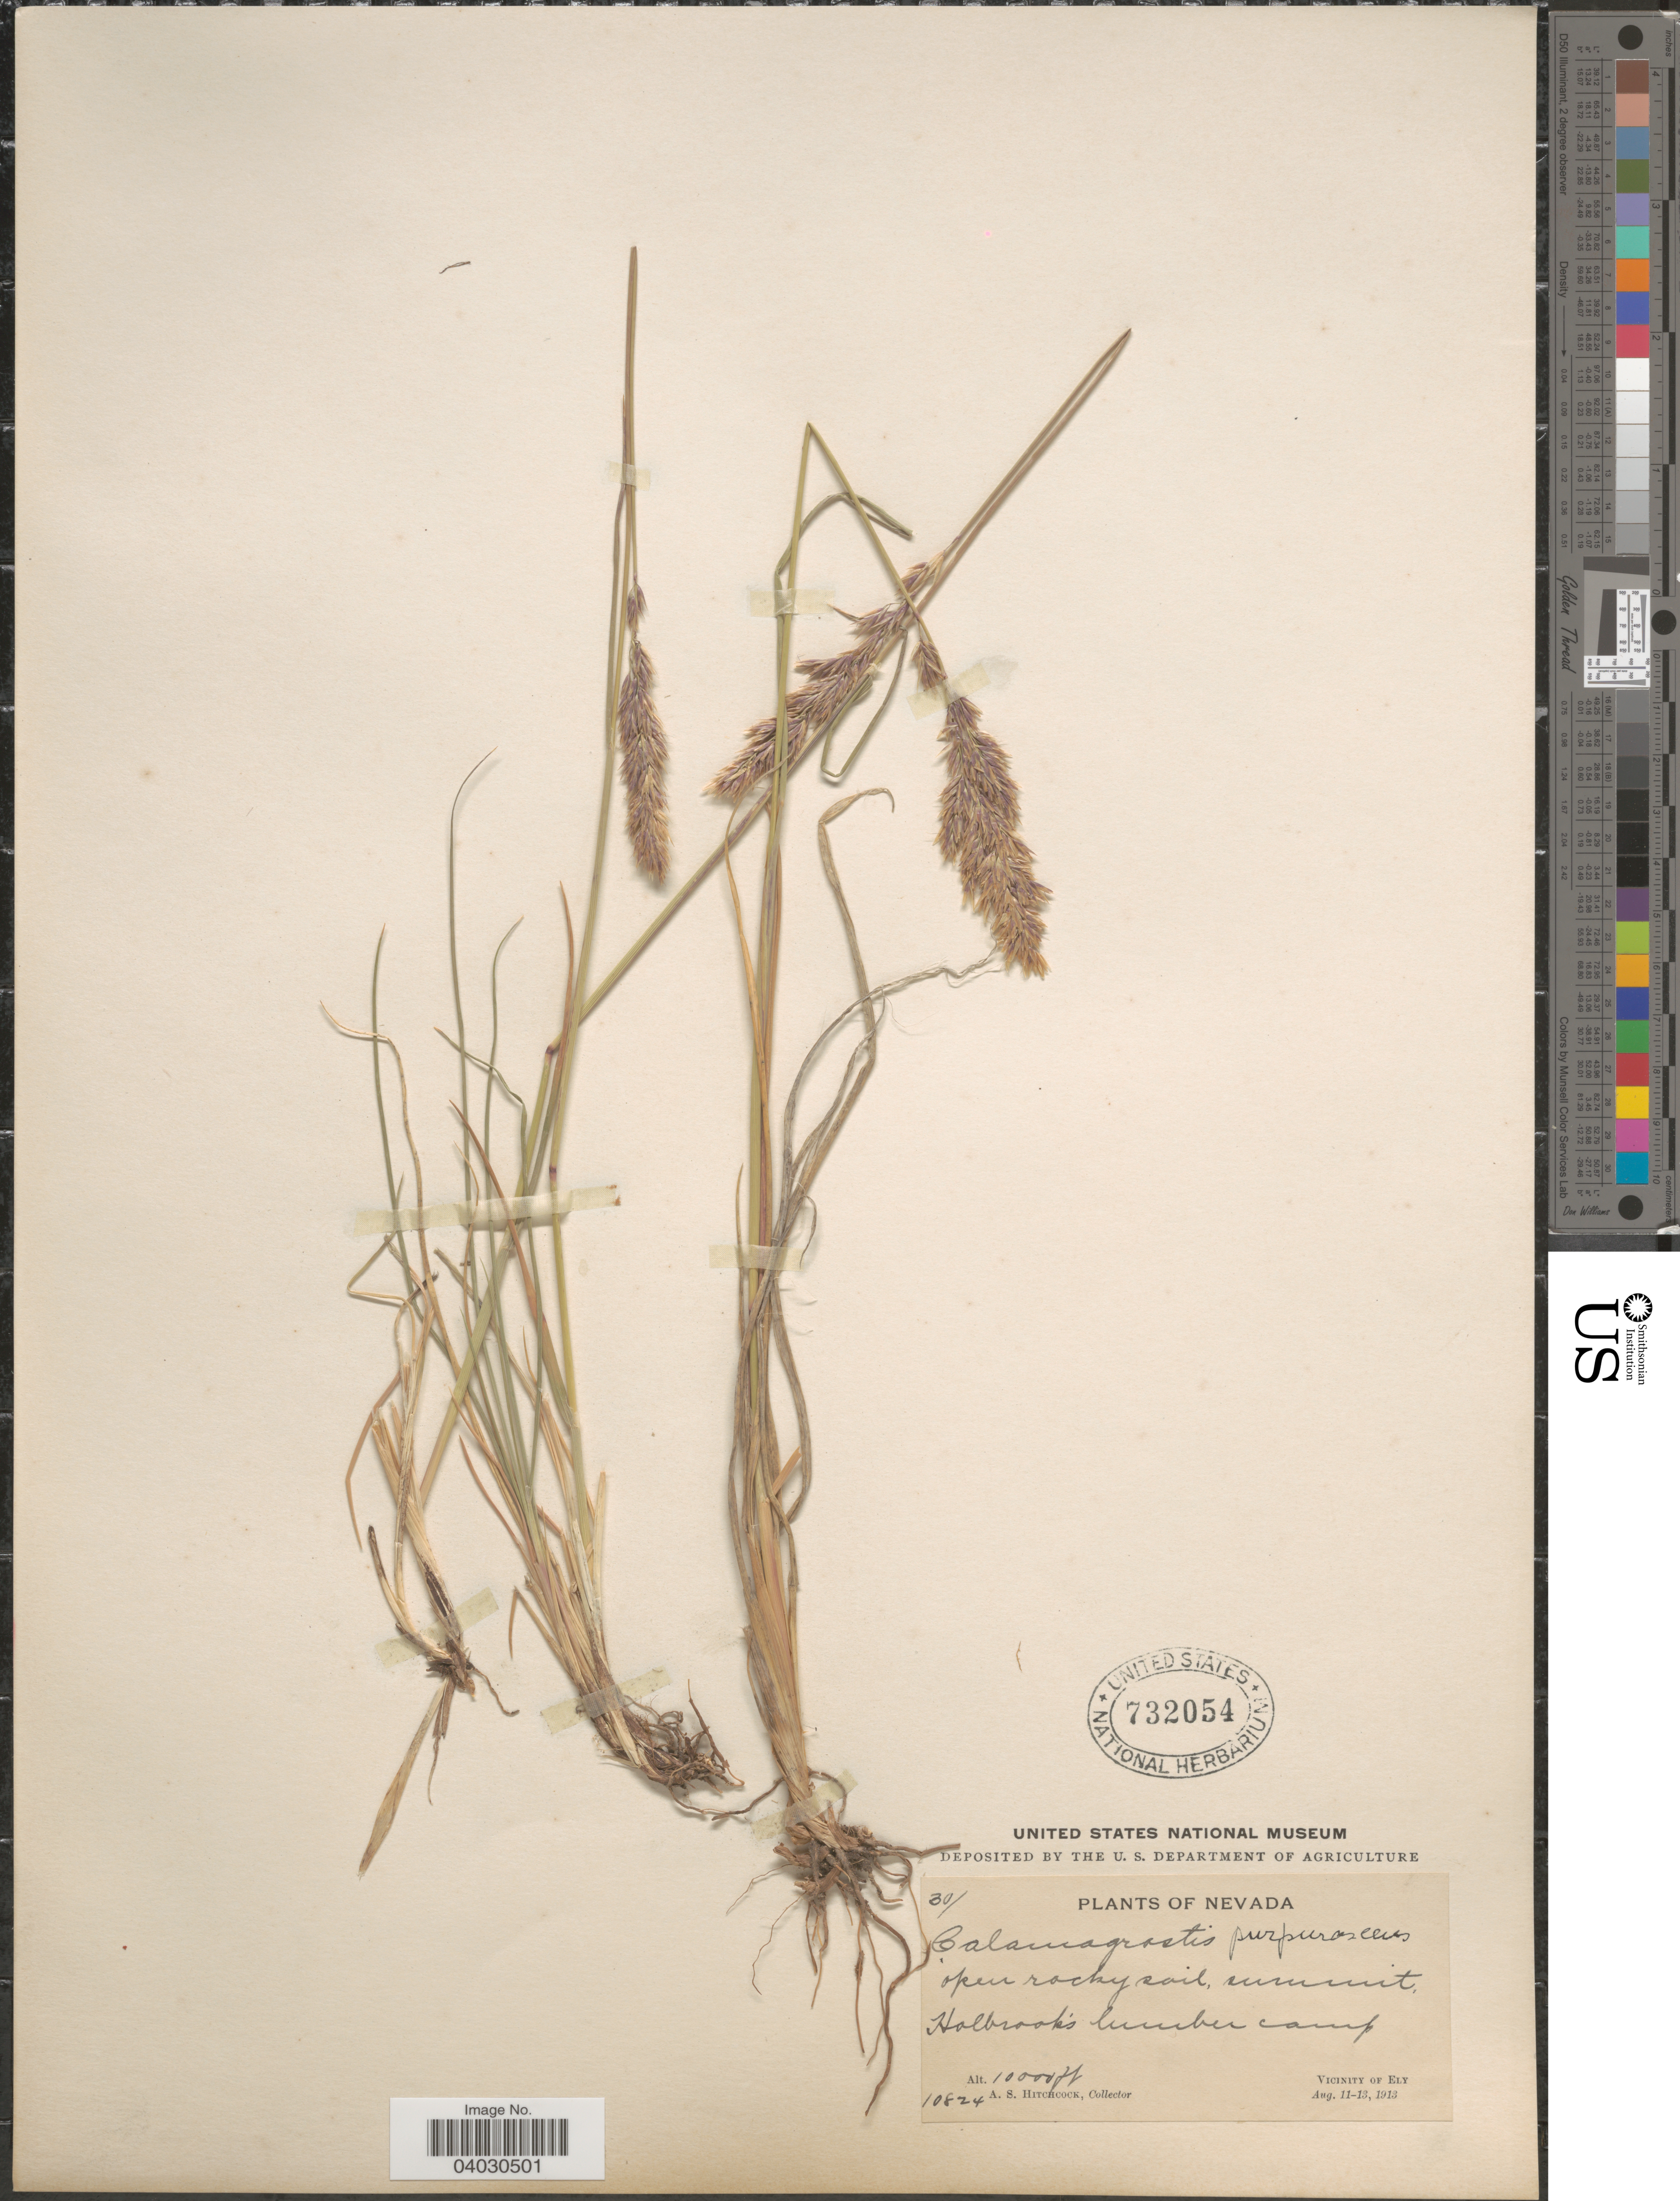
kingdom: Plantae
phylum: Tracheophyta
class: Liliopsida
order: Poales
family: Poaceae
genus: Calamagrostis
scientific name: Calamagrostis purpurascens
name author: R. Br.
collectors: A. S. Hitchcock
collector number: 10824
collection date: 1913-08-11/1913-08-13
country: United States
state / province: Nevada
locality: Summit Holbrook's lumber camp. Vicinity of Ely.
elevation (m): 3048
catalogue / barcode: US 732054